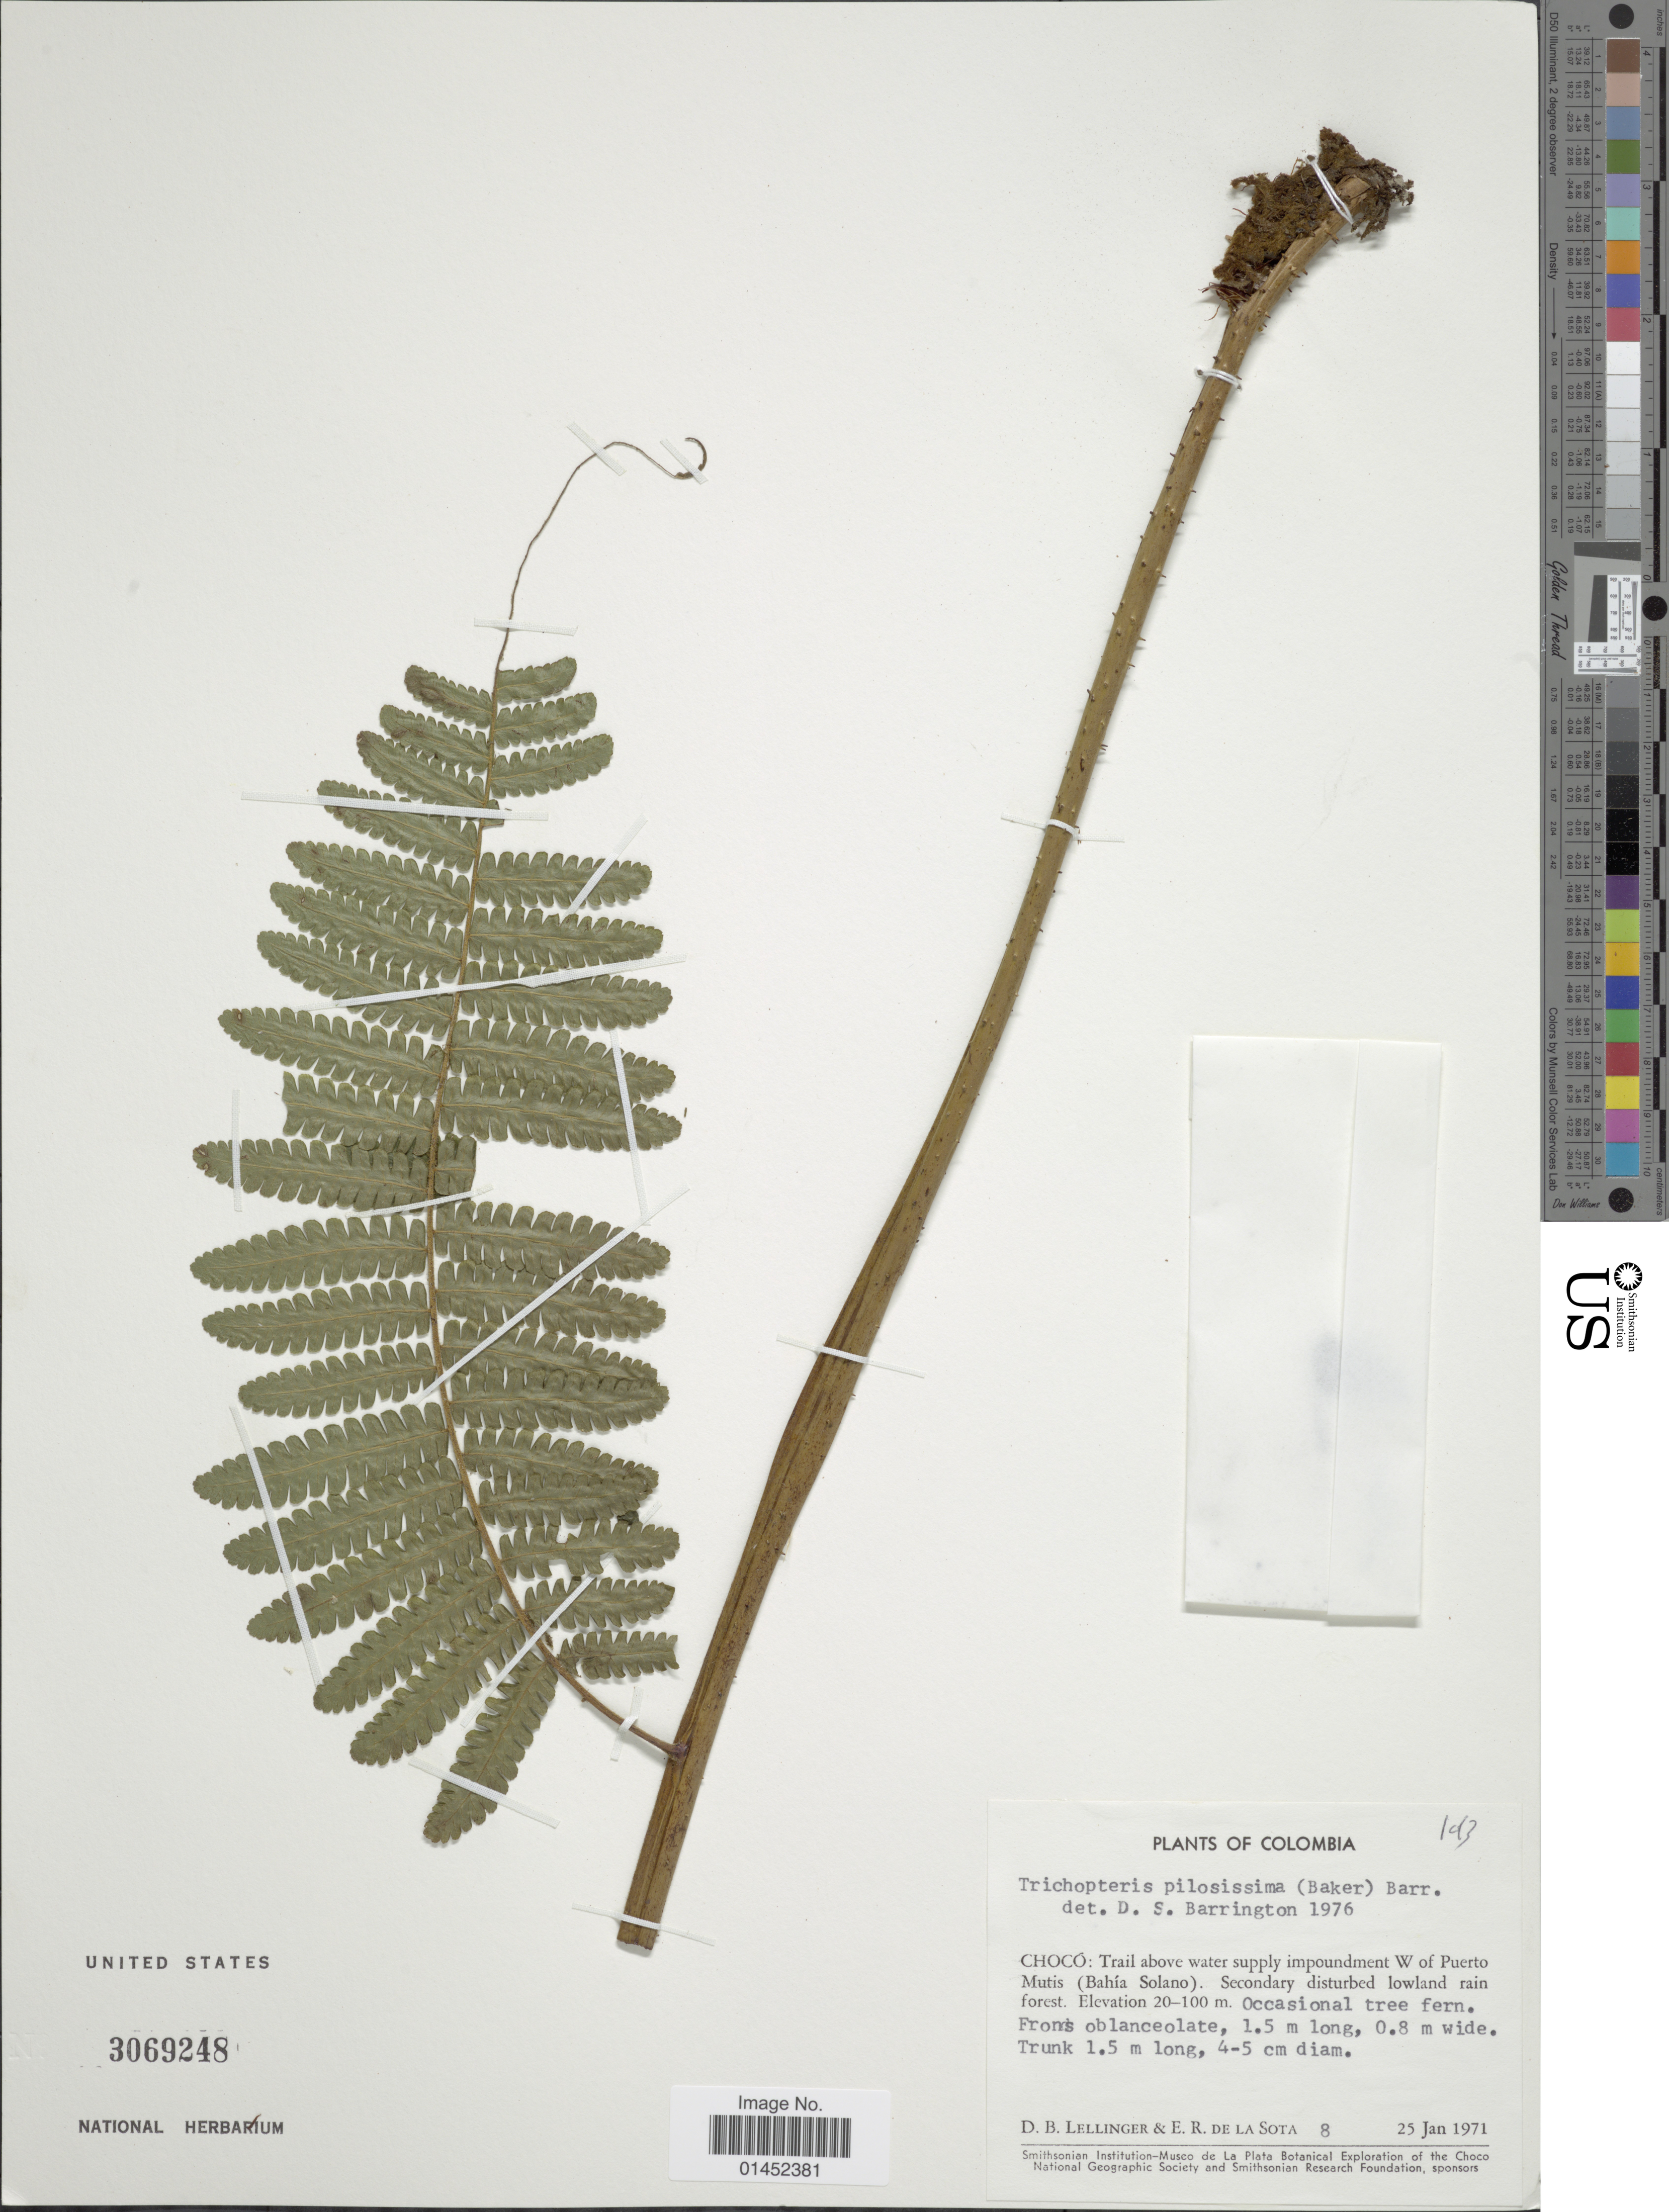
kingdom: Plantae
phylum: Tracheophyta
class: Polypodiopsida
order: Cyatheales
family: Cyatheaceae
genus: Cyathea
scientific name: Cyathea pilosissima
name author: (Baker) Domin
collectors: D. B. Lellinger & E. R. de la Sota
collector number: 8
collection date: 1971-01-25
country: Colombia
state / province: Chocó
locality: Trail above water supply impoundment W of Puerto Mutis (Bahía Solnao)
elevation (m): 20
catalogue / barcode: US 3069248